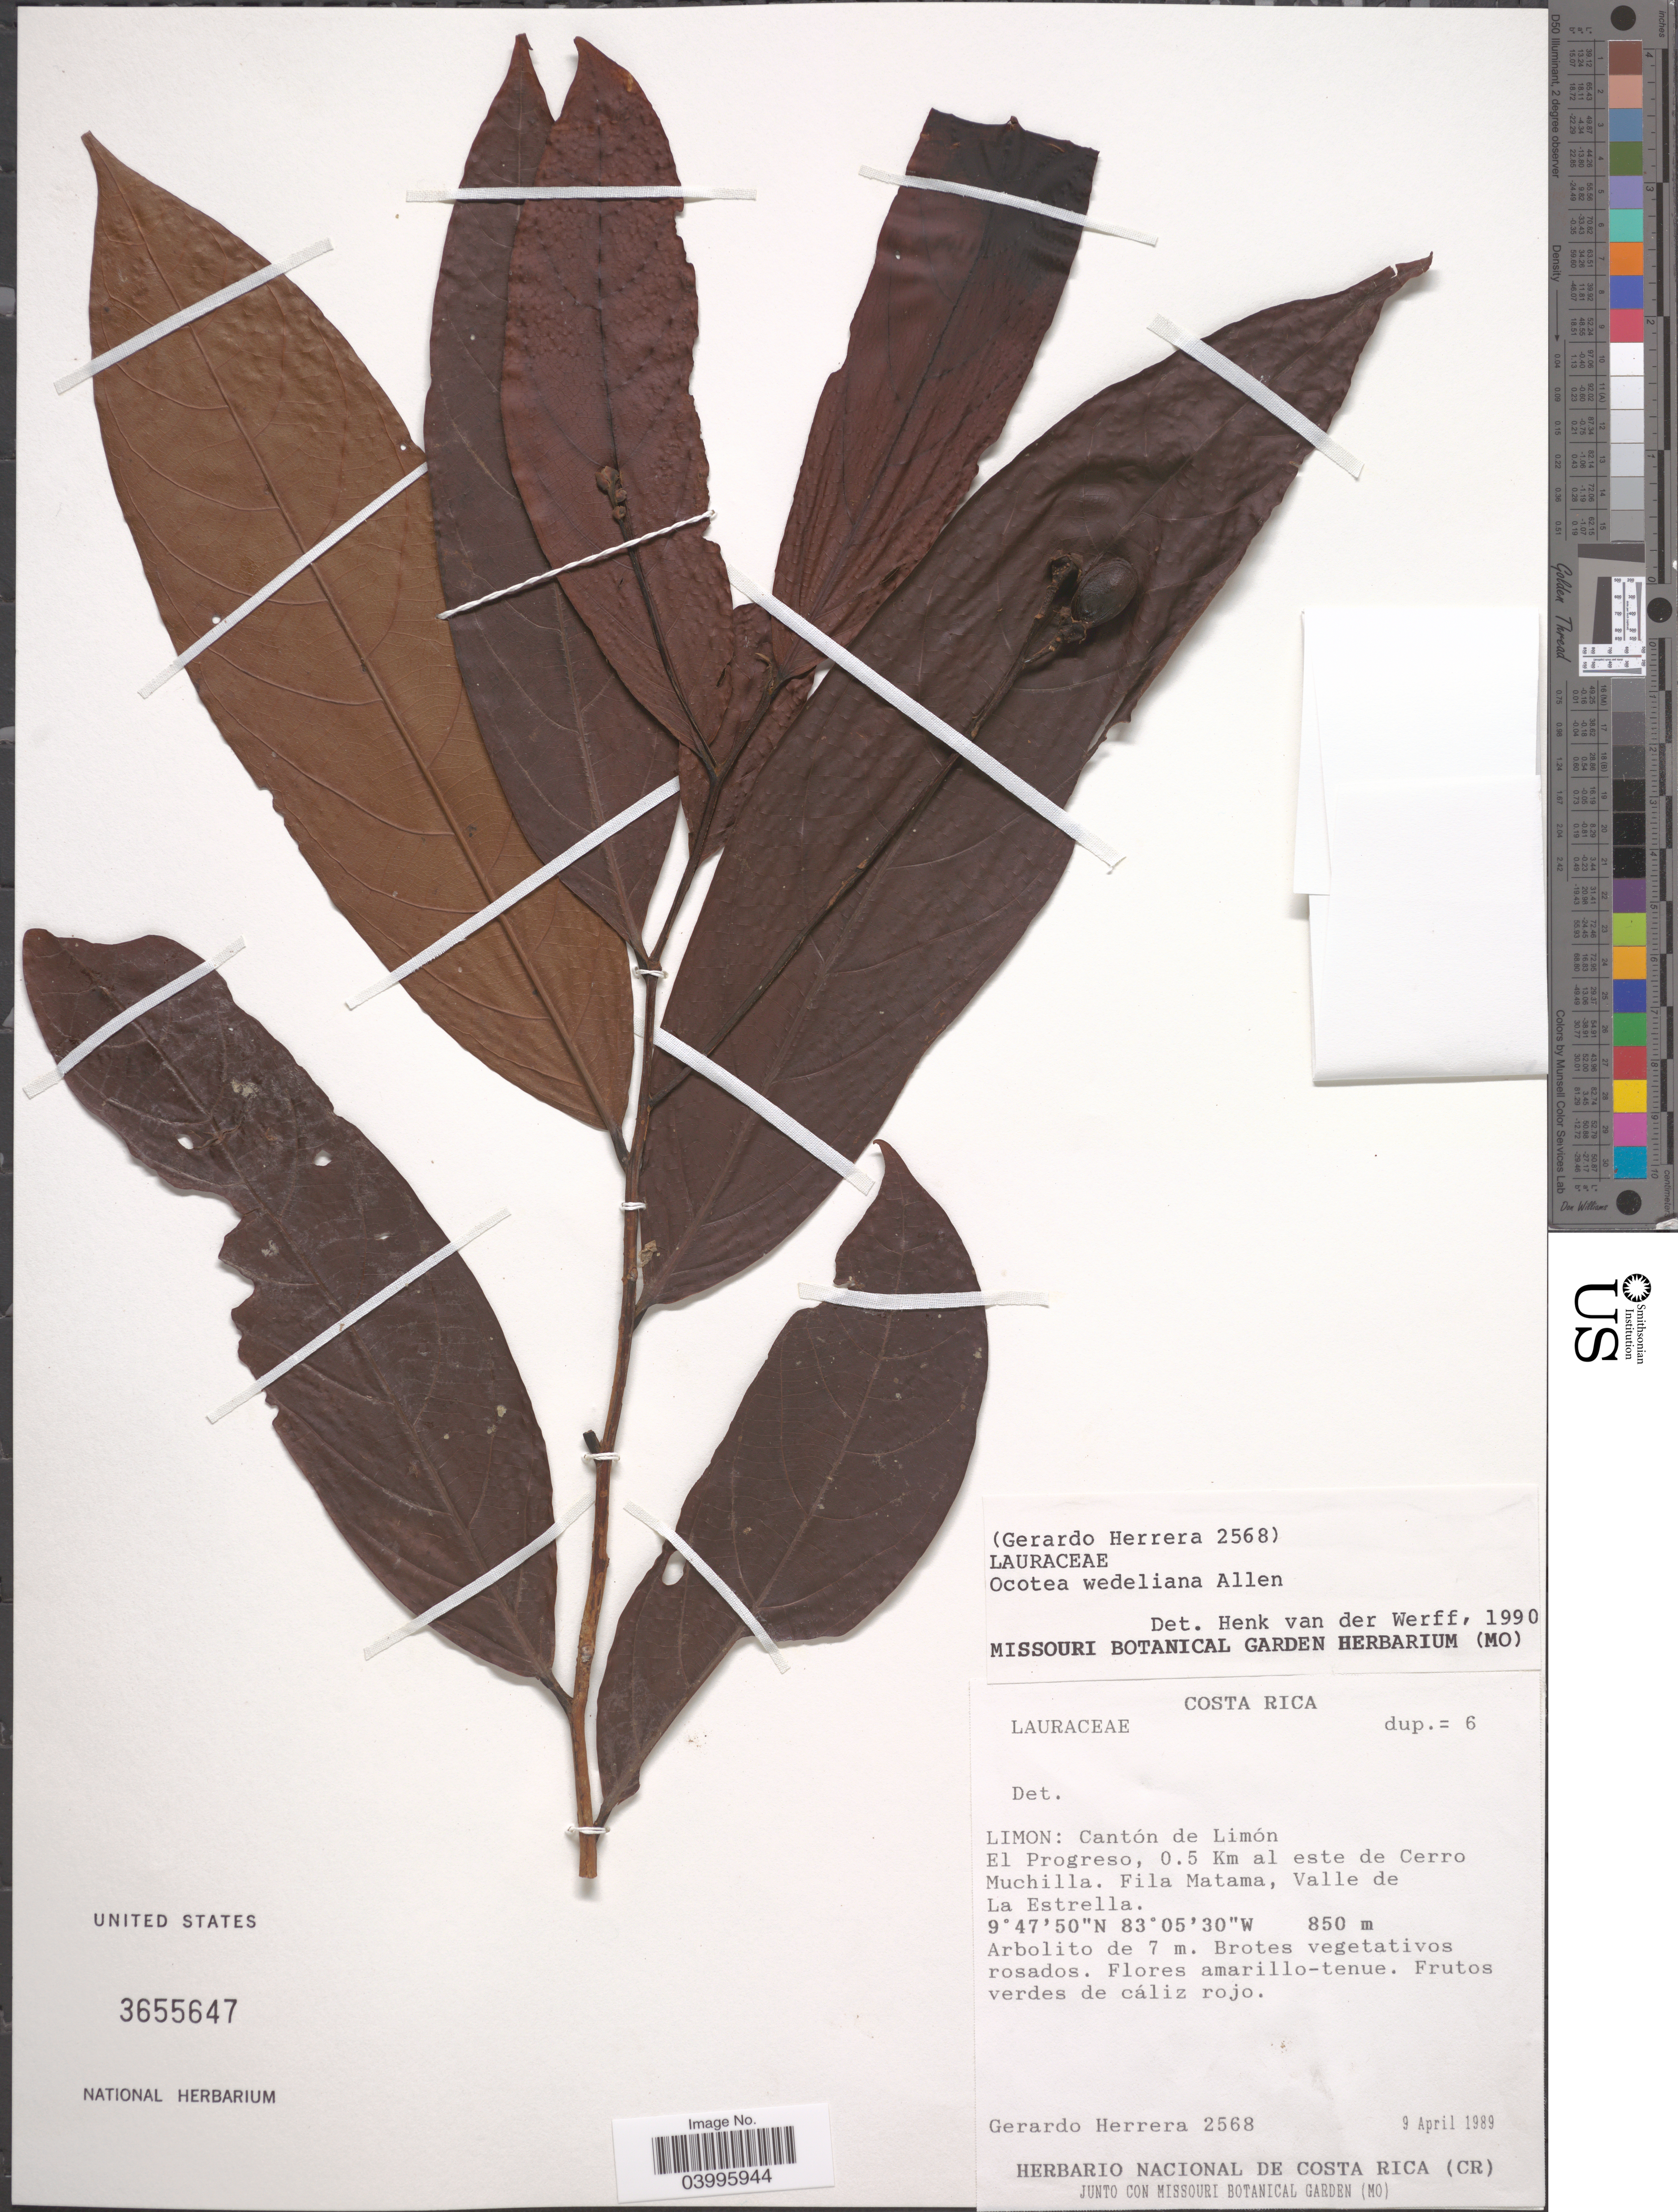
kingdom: Plantae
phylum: Tracheophyta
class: Magnoliopsida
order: Laurales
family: Lauraceae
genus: Ocotea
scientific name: Ocotea wedeliana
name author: C.K. Allen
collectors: G. Herrera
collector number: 2568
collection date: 1989-04-09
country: Costa Rica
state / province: Limón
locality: Cantón de Limón. El Progreso, 0.5 Km al este de Cerro Muchilla. Fila Matama, Valle de La Estrella.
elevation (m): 850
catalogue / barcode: US 3655647